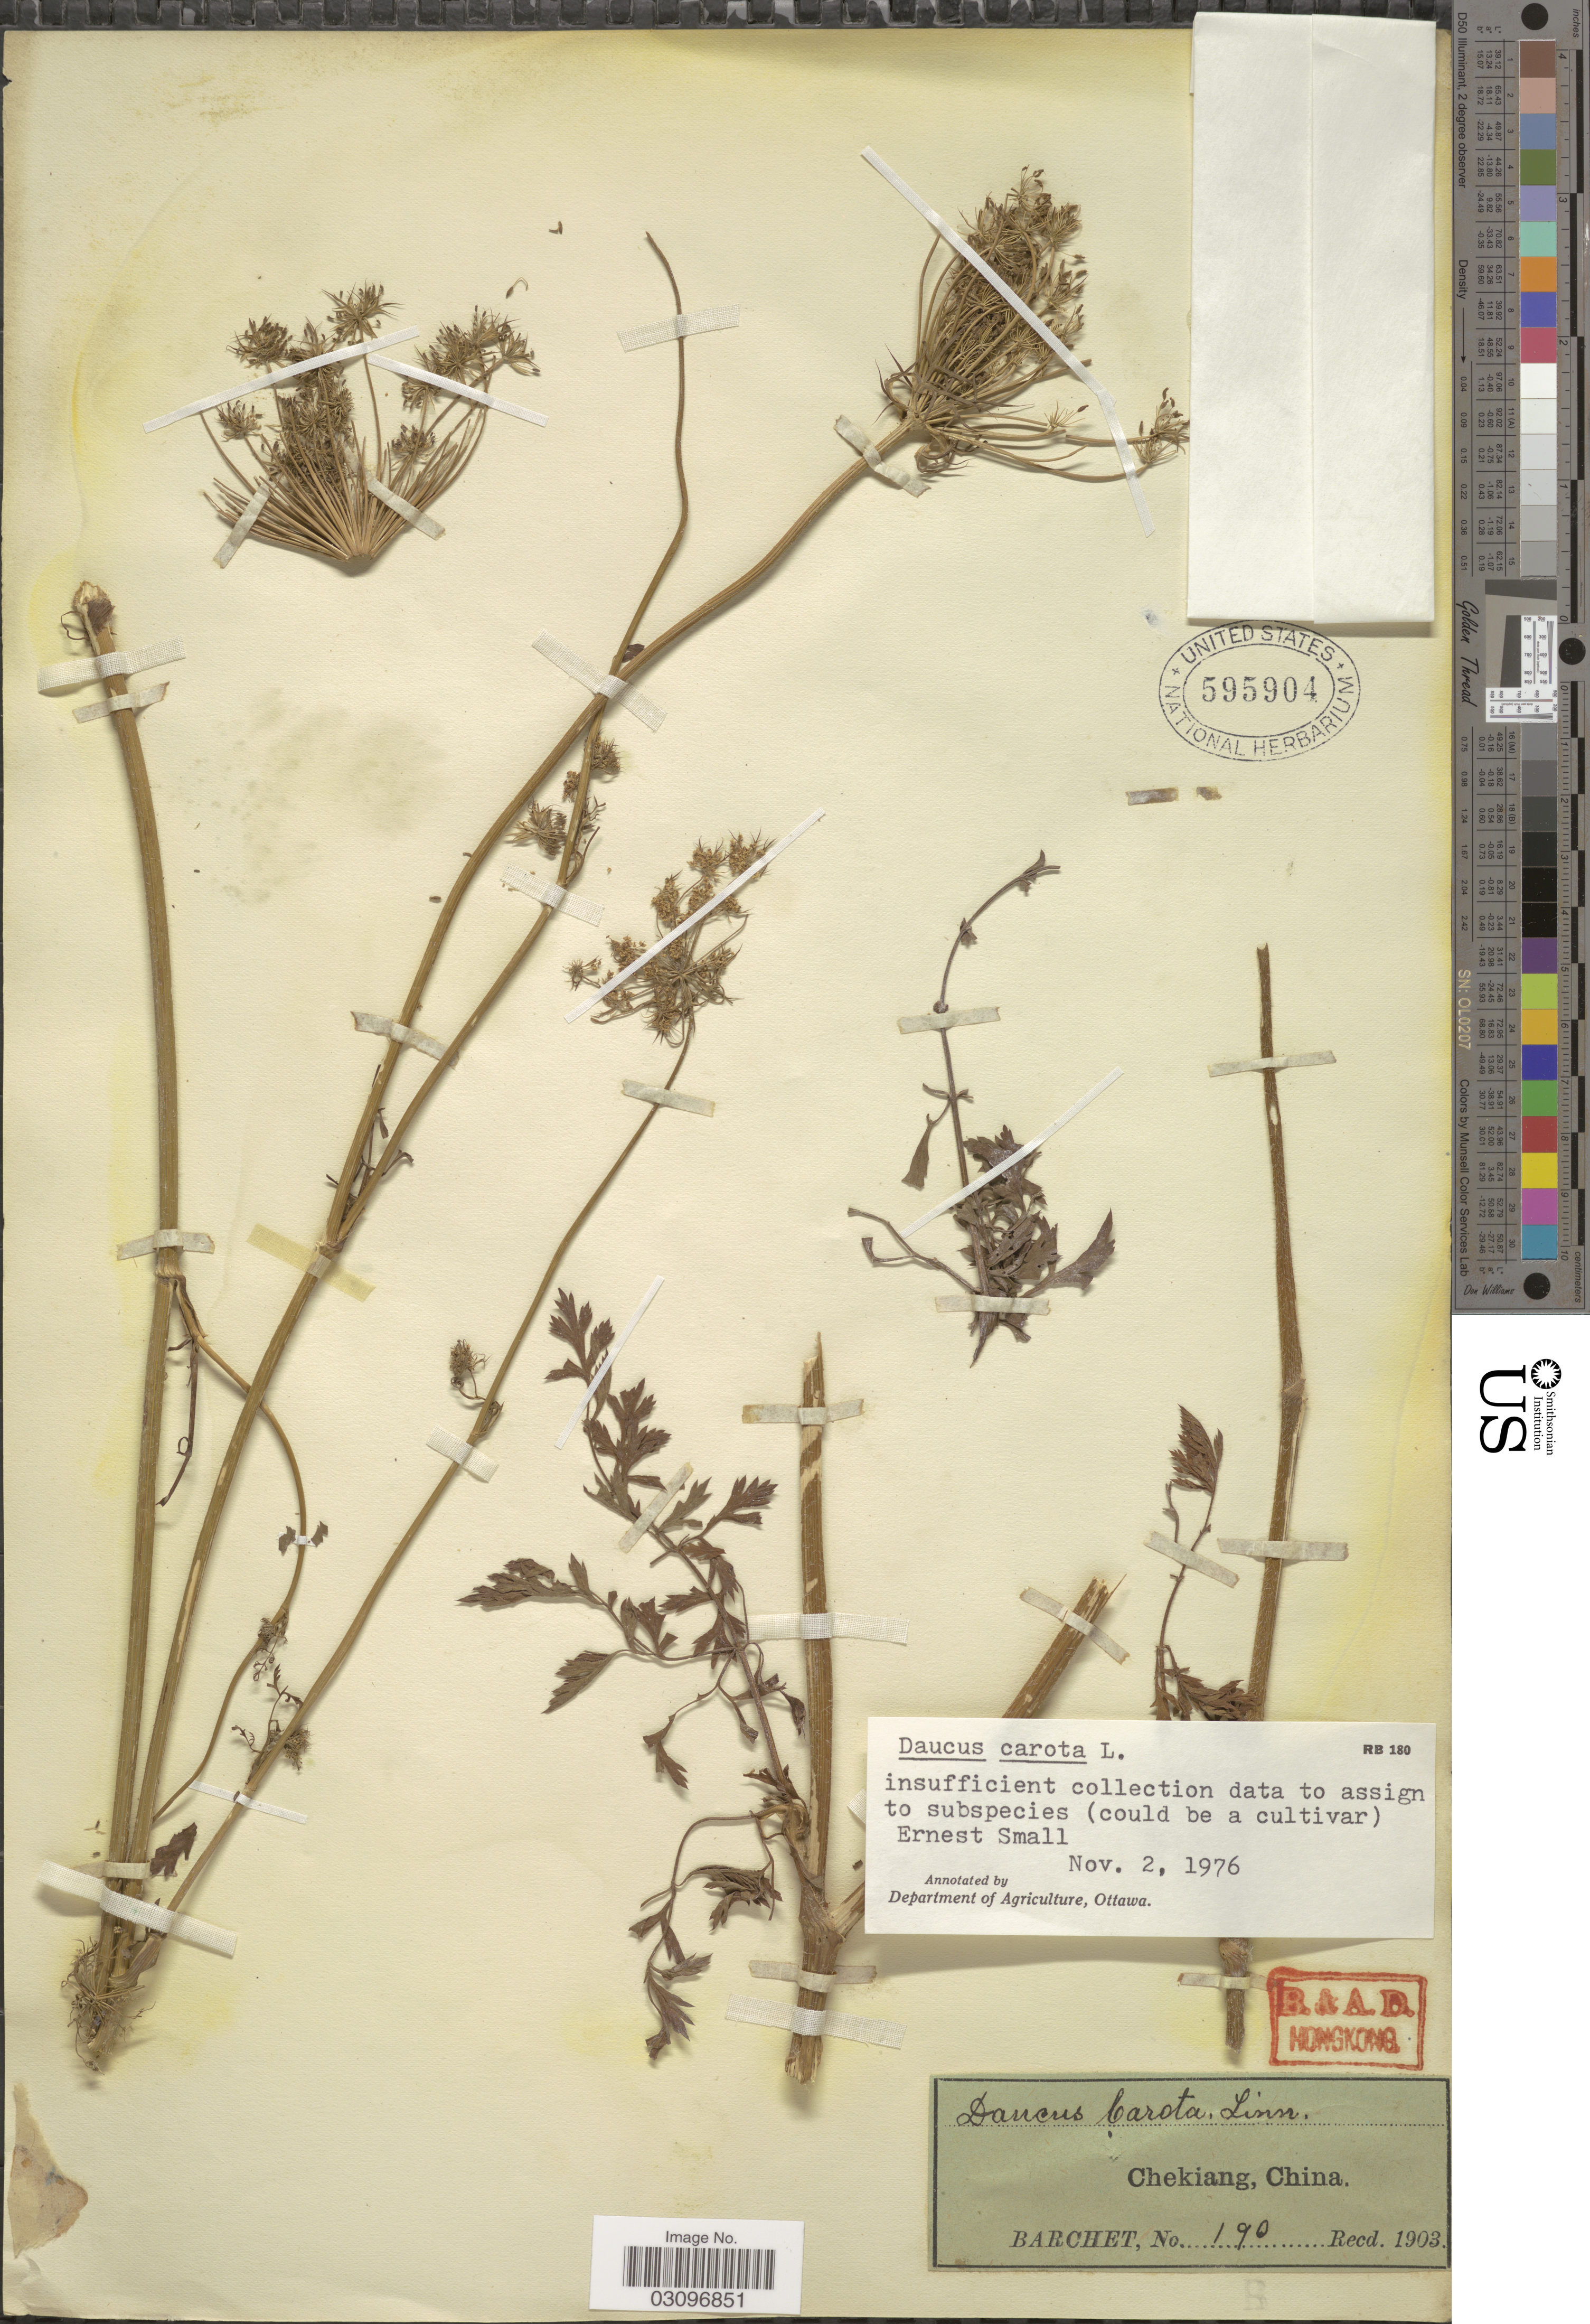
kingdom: Plantae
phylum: Tracheophyta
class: Magnoliopsida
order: Apiales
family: Apiaceae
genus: Daucus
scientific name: Daucus carota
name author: L.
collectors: S. P. Barchet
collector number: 190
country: China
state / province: Zhejiang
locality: Chekiang.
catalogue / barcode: US 595904